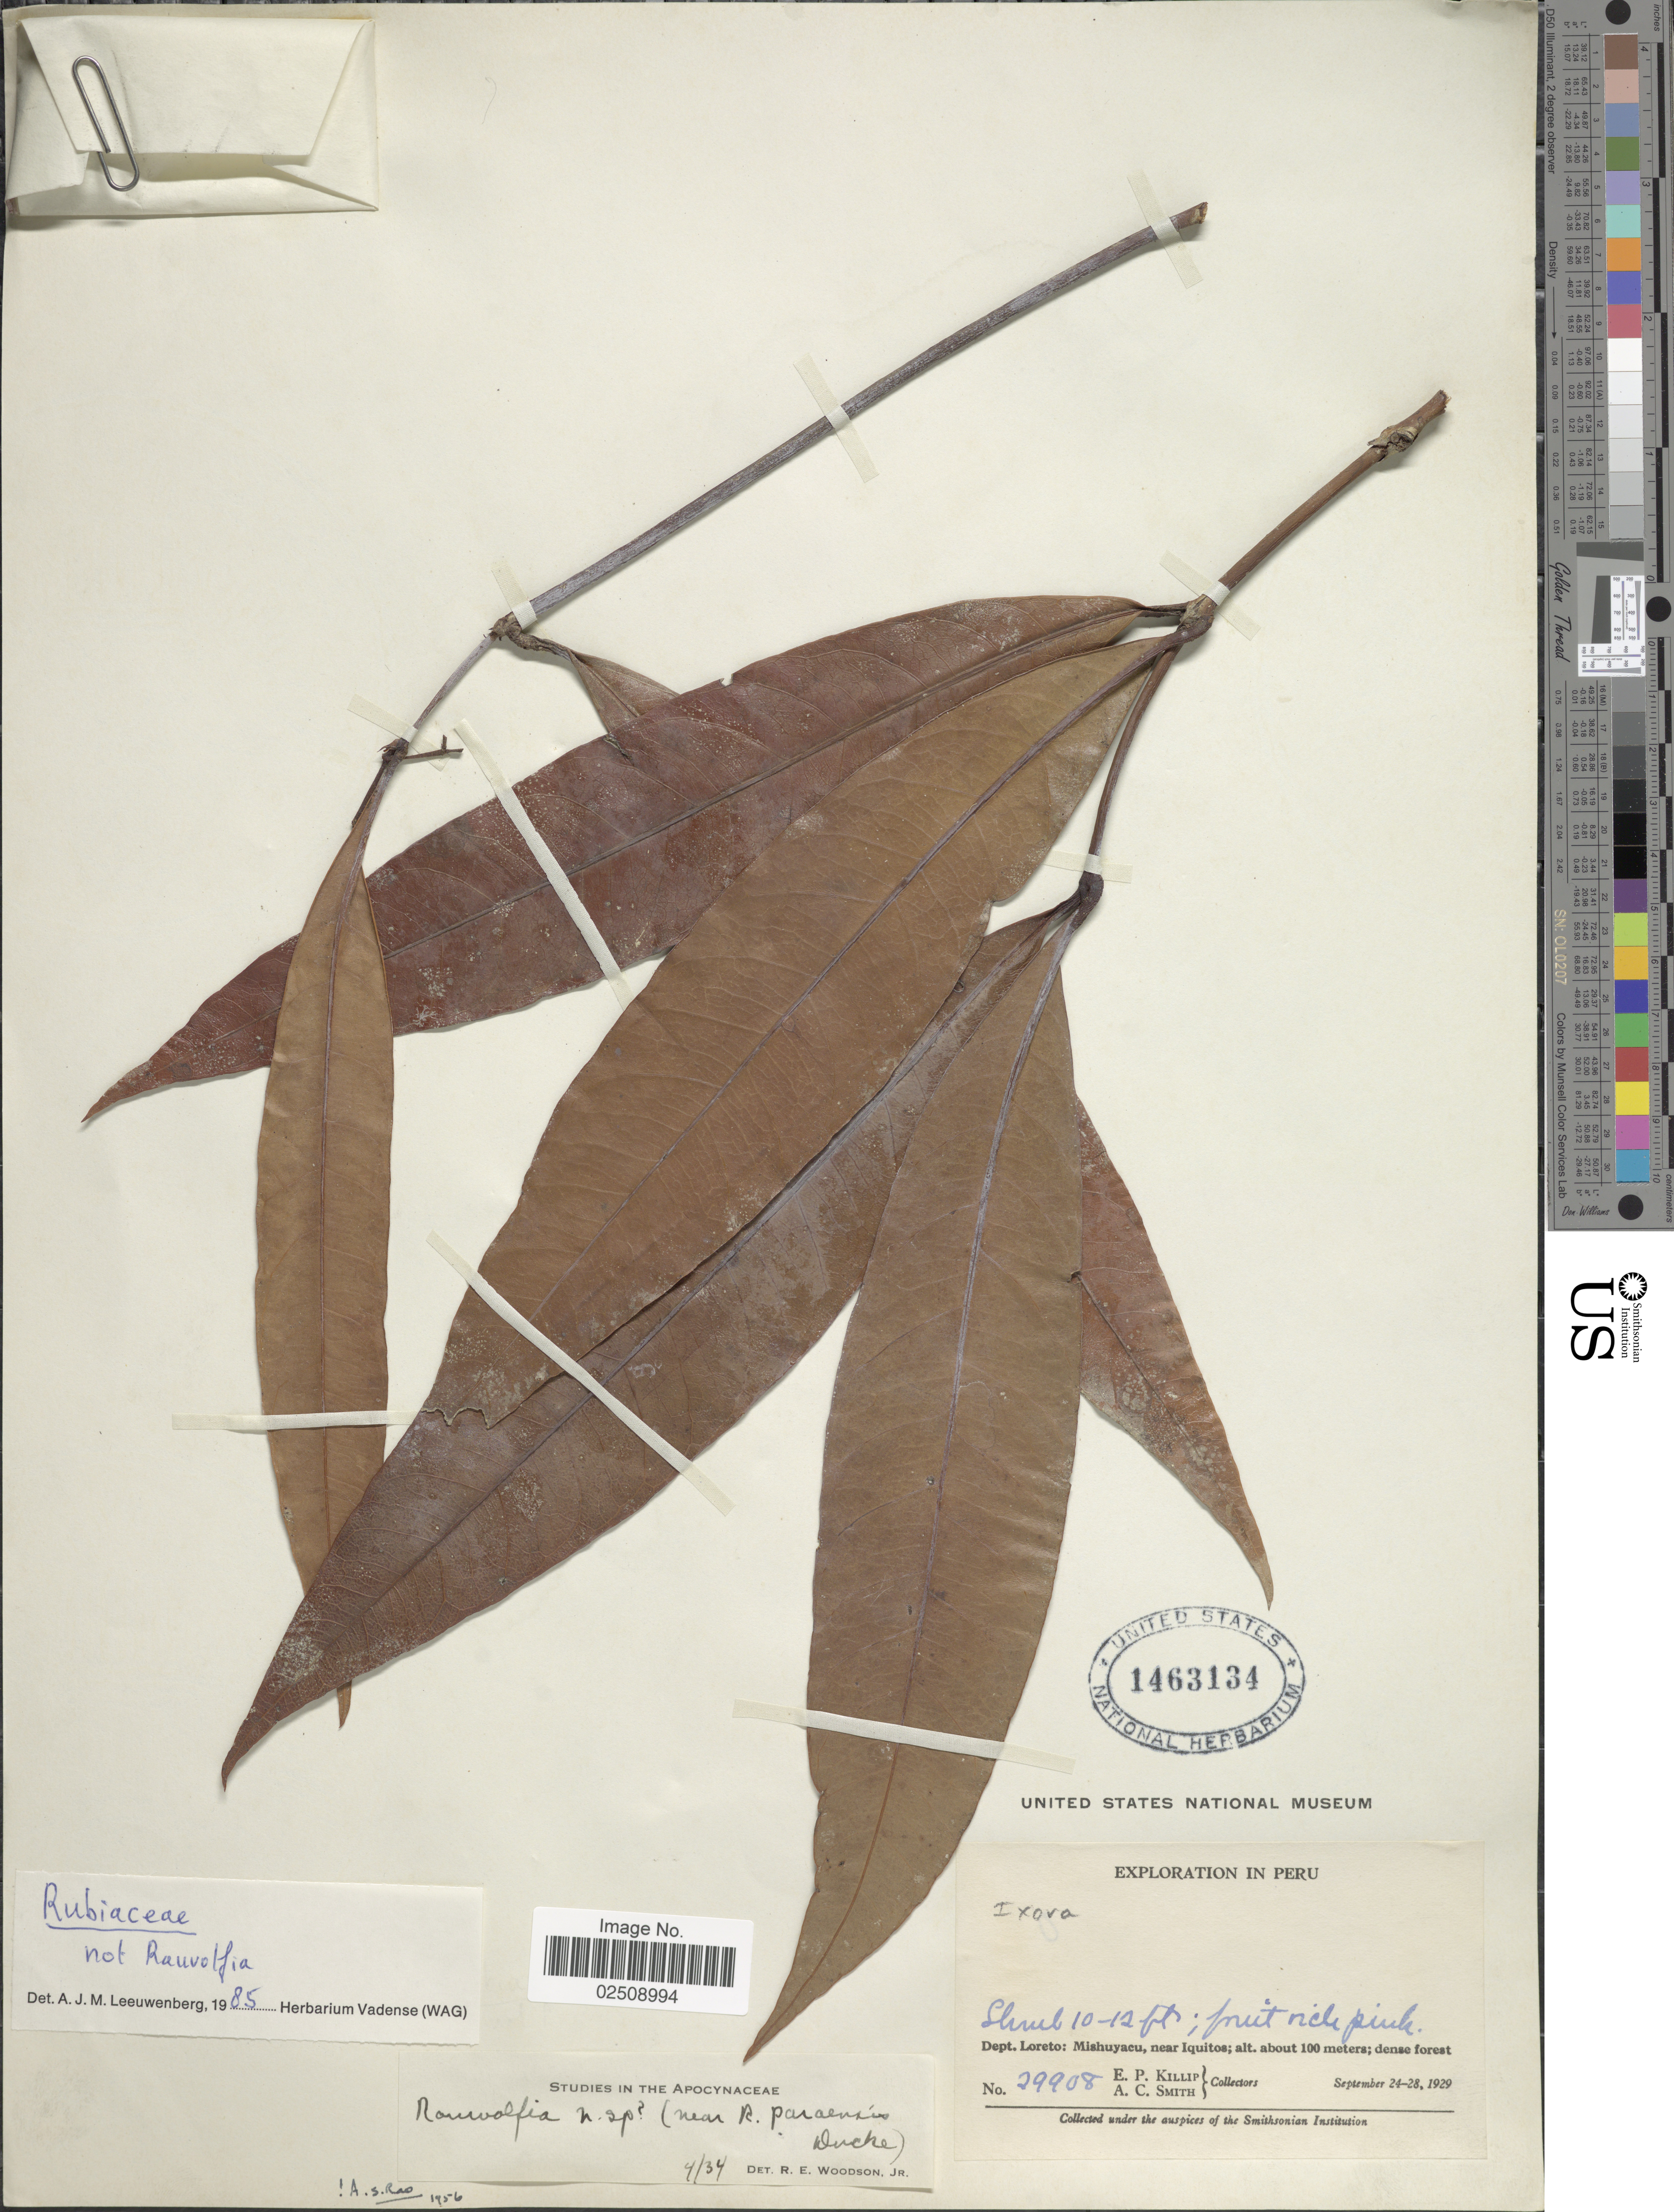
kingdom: Plantae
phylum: Tracheophyta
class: Magnoliopsida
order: Gentianales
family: Rubiaceae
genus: Ixora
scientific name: Ixora sp.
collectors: E. P. Killip & A. C. Smith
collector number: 29908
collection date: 1929-09-24/1929-09-28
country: Peru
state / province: Loreto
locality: Dept. Loreto: Mishuyacu, near Iquitos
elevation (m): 100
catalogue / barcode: US 1463134